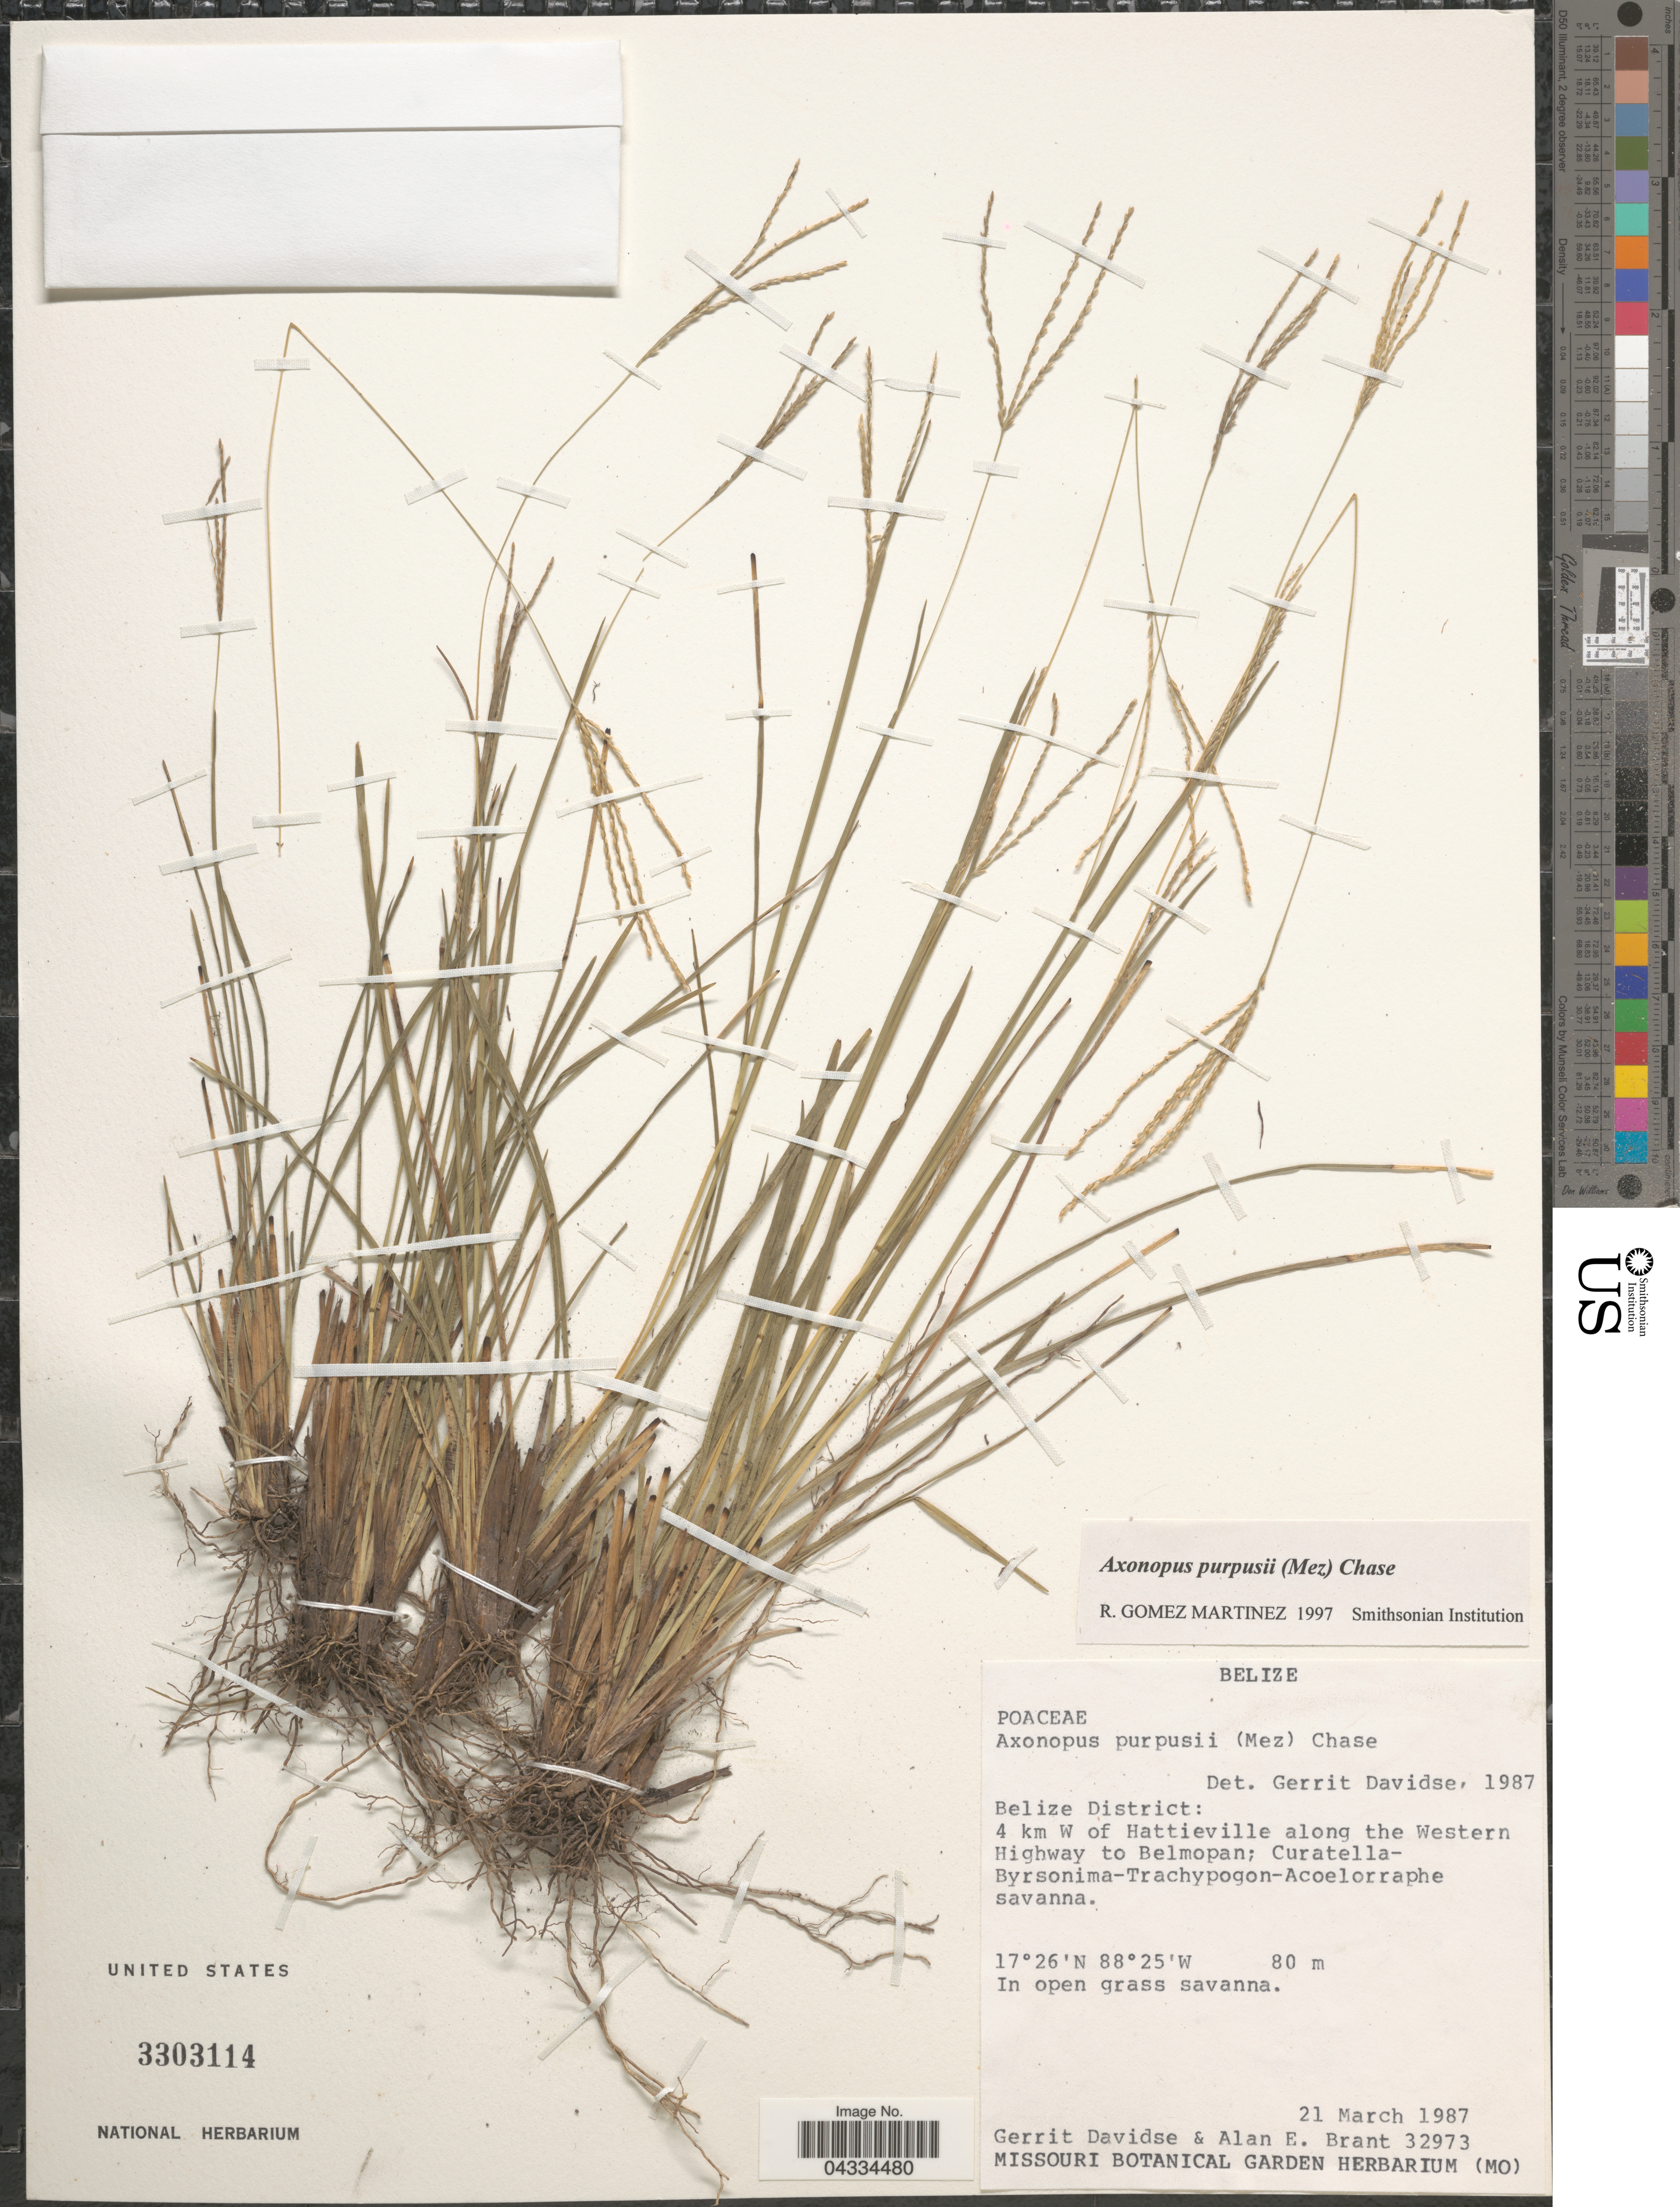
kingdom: Plantae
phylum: Tracheophyta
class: Liliopsida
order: Poales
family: Poaceae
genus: Axonopus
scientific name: Axonopus purpusii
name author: (Mez) Chase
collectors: G. Davidse & A. Brant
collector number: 32973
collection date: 1987-03-21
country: Belize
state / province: Belize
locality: Belize District: 4 km W of Hattieville along the Western Highway to Belmopan.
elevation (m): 80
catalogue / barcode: US 3303114